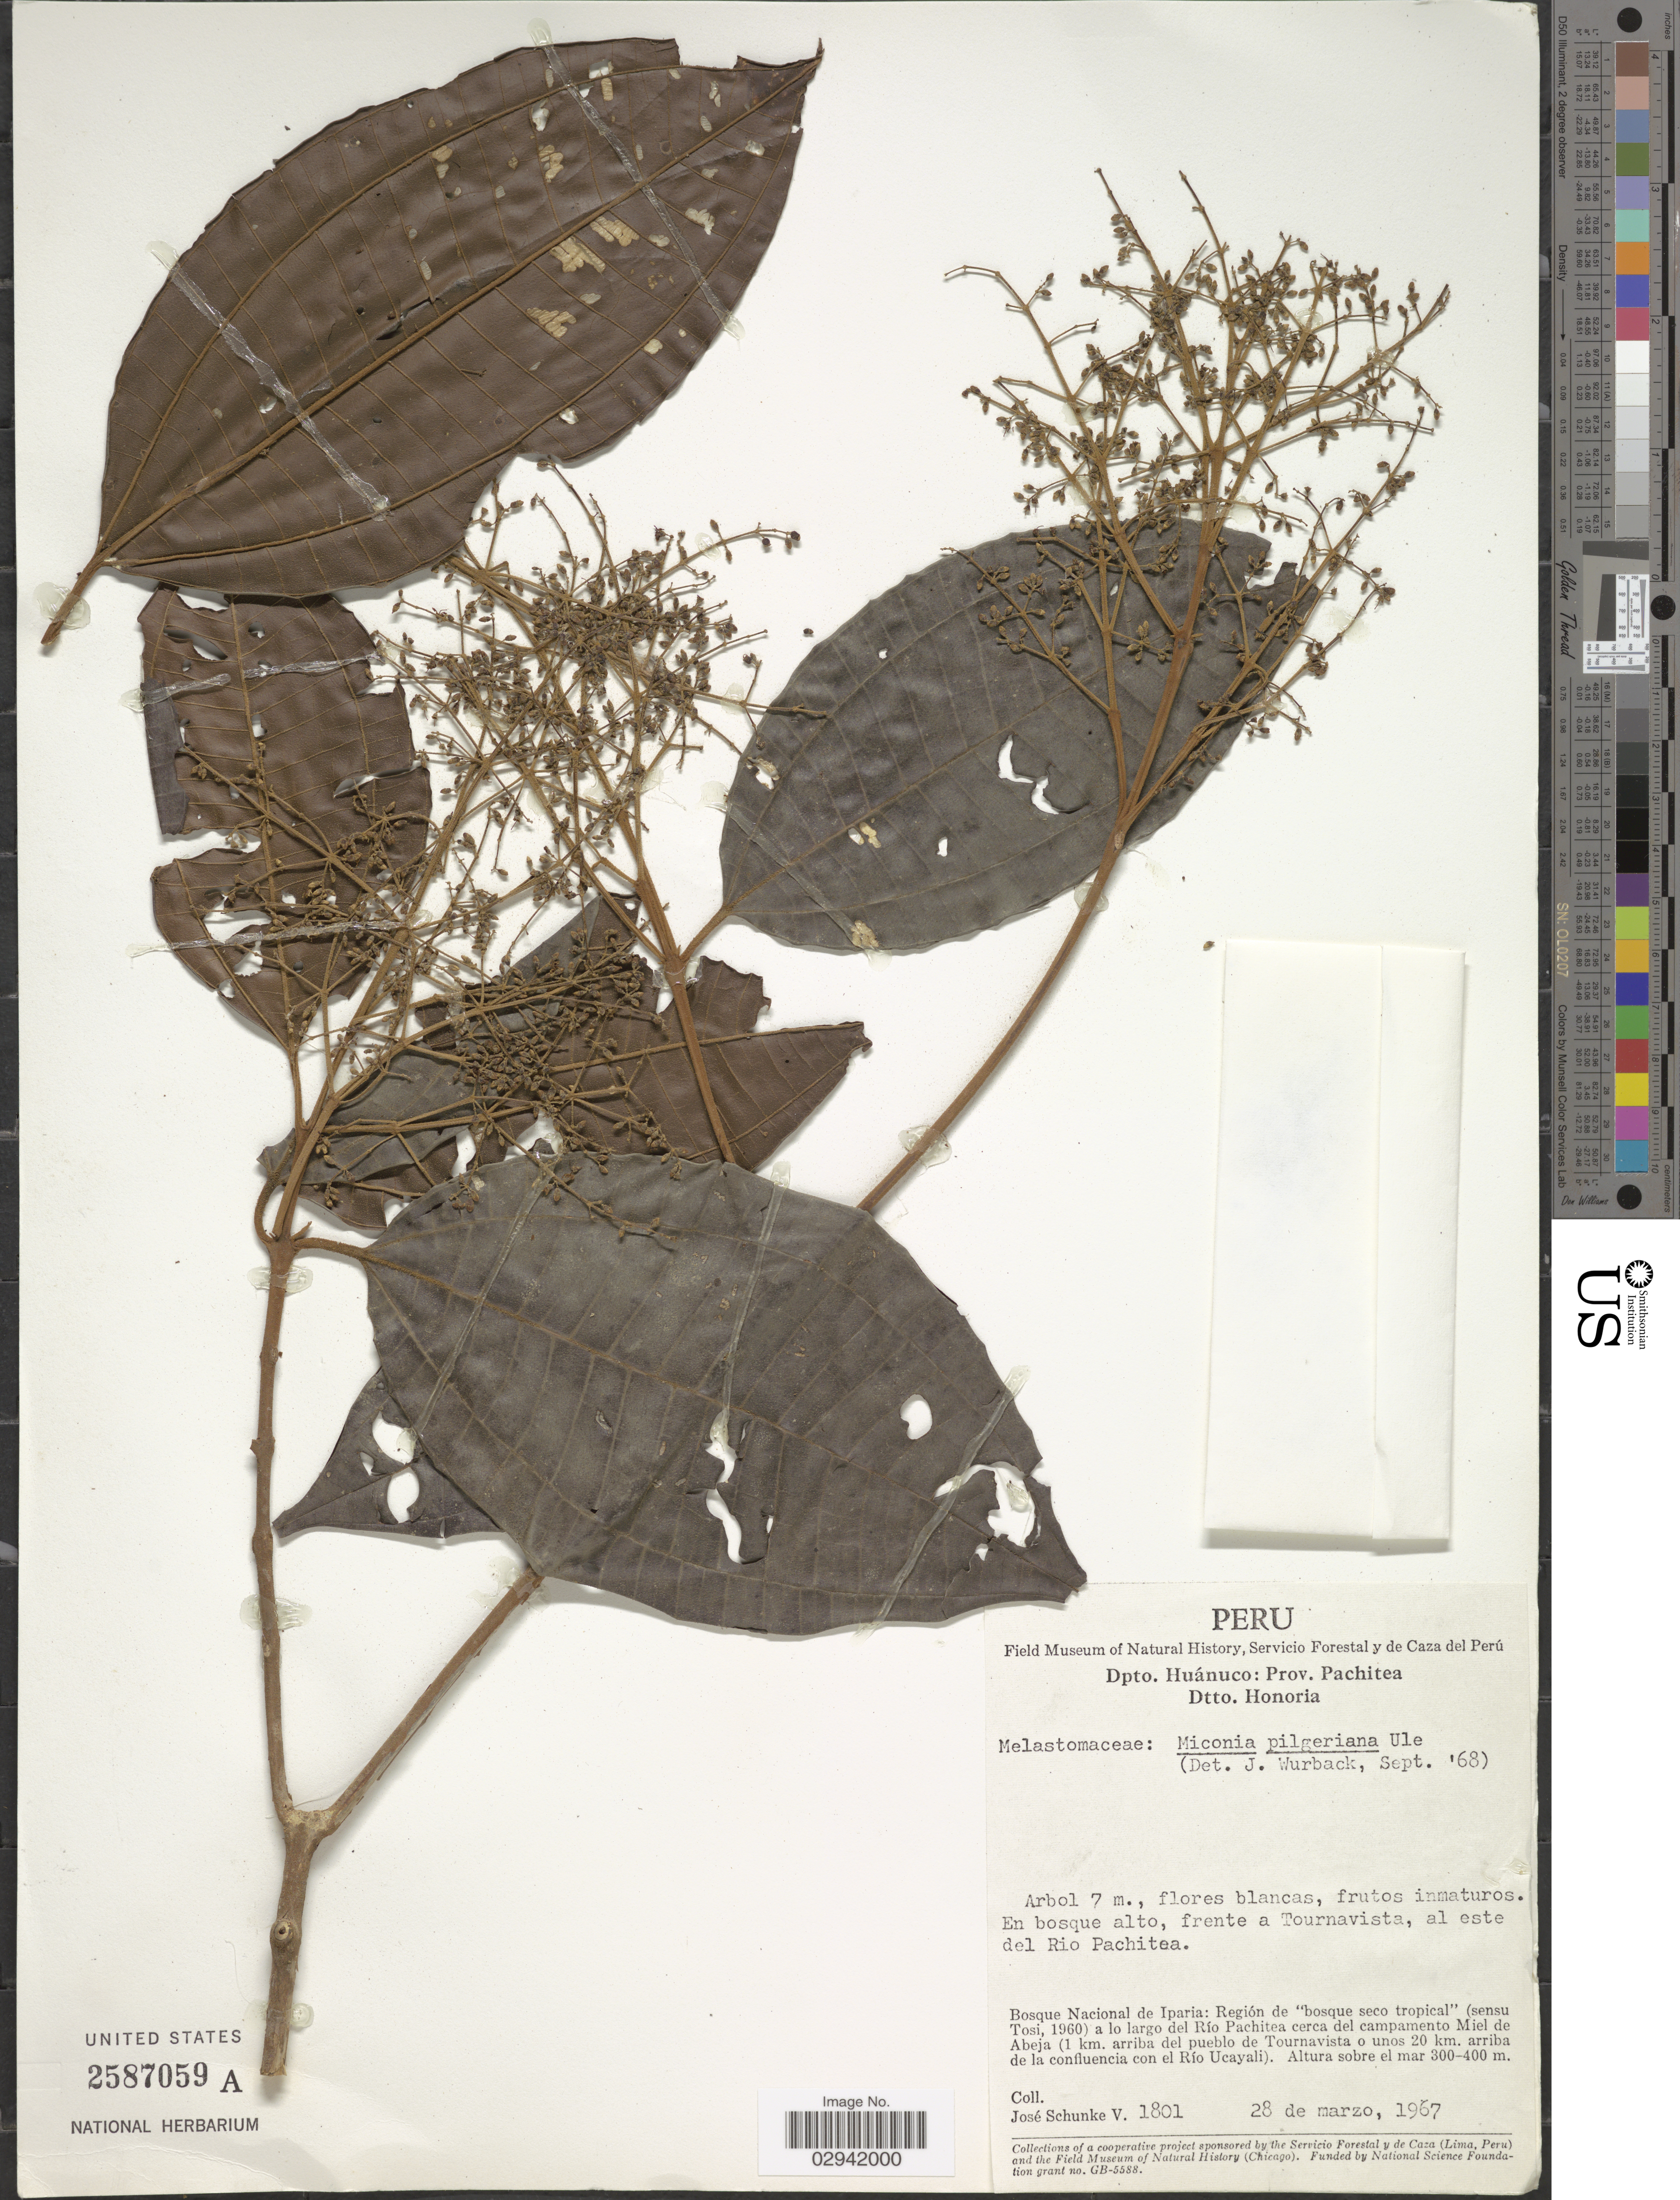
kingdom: Plantae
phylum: Tracheophyta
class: Magnoliopsida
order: Myrtales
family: Melastomataceae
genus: Miconia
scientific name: Miconia pilgeriana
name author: Ule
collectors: J. Schunke Vigo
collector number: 1801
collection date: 1967-03-28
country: Peru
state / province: Huánuco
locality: Dpto. Huánuco: Prov. Pachitea. Dtto. Honoria. Frente a Tournavista, al este del Rio Pachitea. Bosque Nacional de Iparia: Región de "bosque seco tropical" (sensu Tosi, 1960) a lo largo del Río Pachitea cerca del campamento Miel de Abeja (1 km. arriba del pueblo de Tournavista o unos 20 km. arriba de la confluencia con el Río Ucayali).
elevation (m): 300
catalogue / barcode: US 2587059A